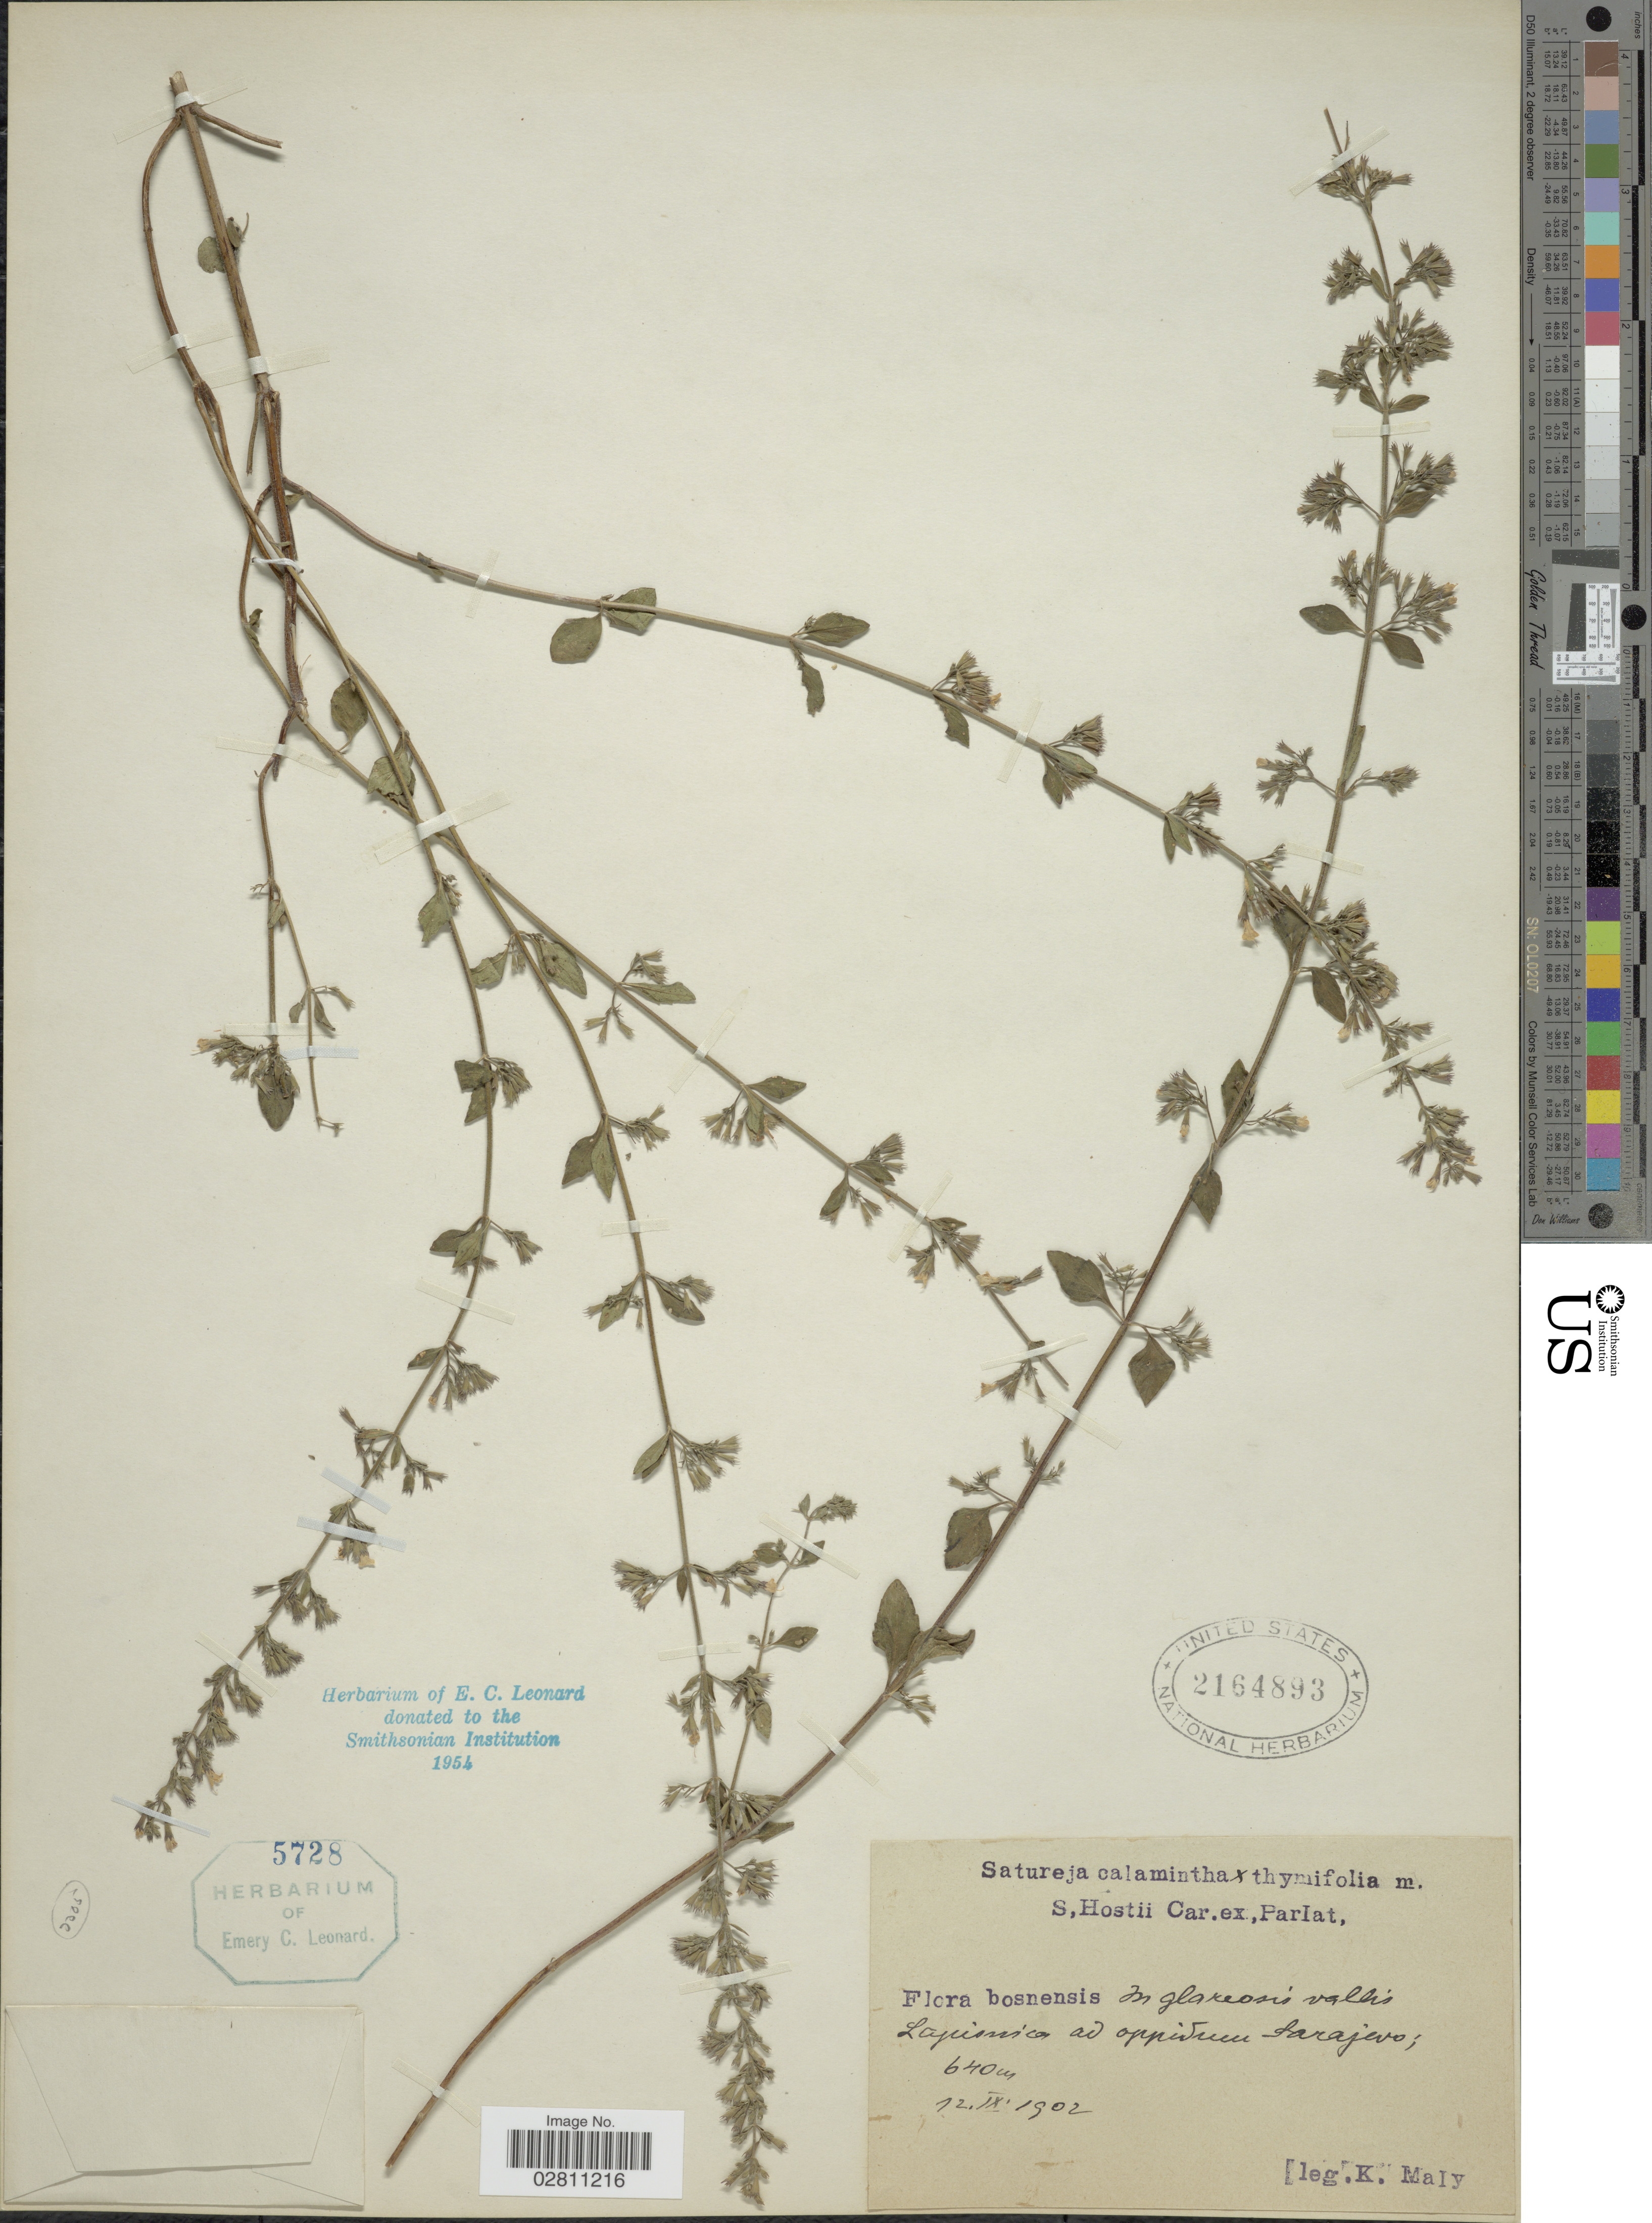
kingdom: Plantae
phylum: Tracheophyta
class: Magnoliopsida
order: Lamiales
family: Lamiaceae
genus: Clinopodium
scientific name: Clinopodium nepeta subsp. glandulosum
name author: (Req.) Govaerts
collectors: K. Malý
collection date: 1902-09-12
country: Bosnia and Herzegovina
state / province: Federation of B&H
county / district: Sarajevo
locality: Bosnensis, in glareosis vallis Lapisnica ad oppidum Sarajevo.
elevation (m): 640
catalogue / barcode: US 2164893